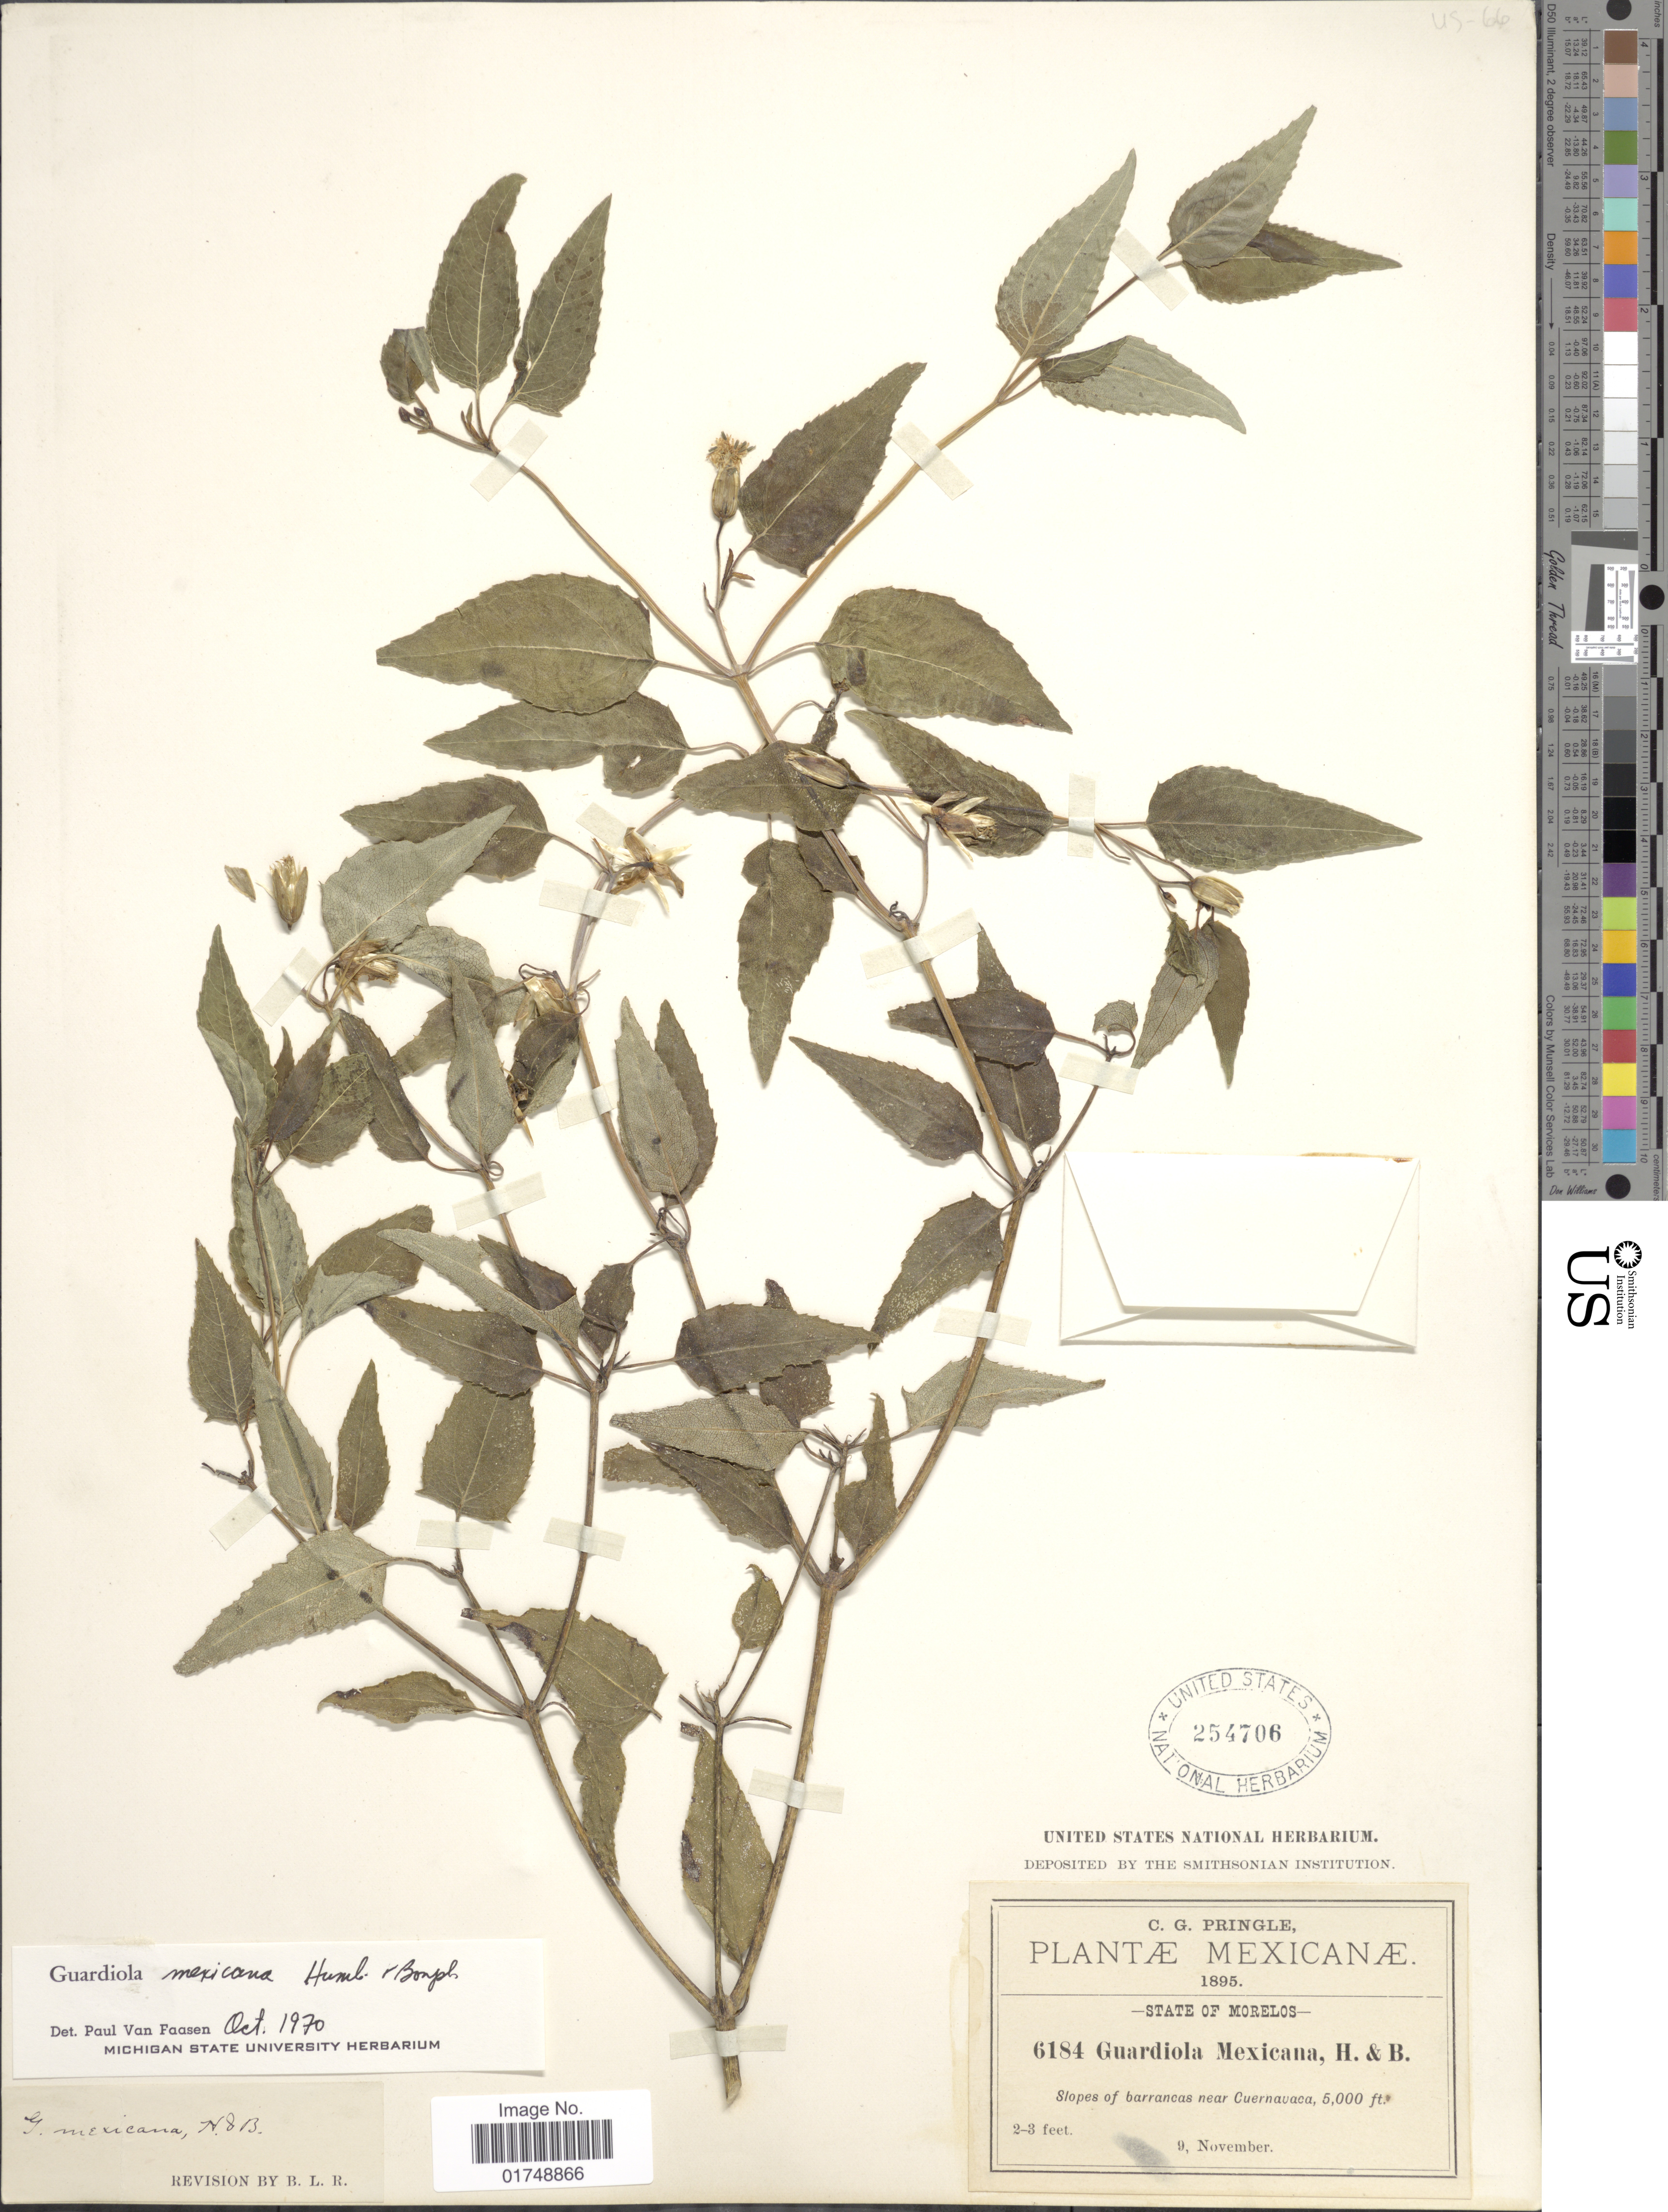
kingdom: Plantae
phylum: Tracheophyta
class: Magnoliopsida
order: Asterales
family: Asteraceae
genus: Guardiola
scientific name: Guardiola mexicana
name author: Humb. & Bonpl.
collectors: C. G. Pringle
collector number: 6184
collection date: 1895-11-09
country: Mexico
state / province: Morelos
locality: Mexicanae. State of Morelos. Slopes of barrancas near Cuernavaca.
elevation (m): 1524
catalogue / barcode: US 254706